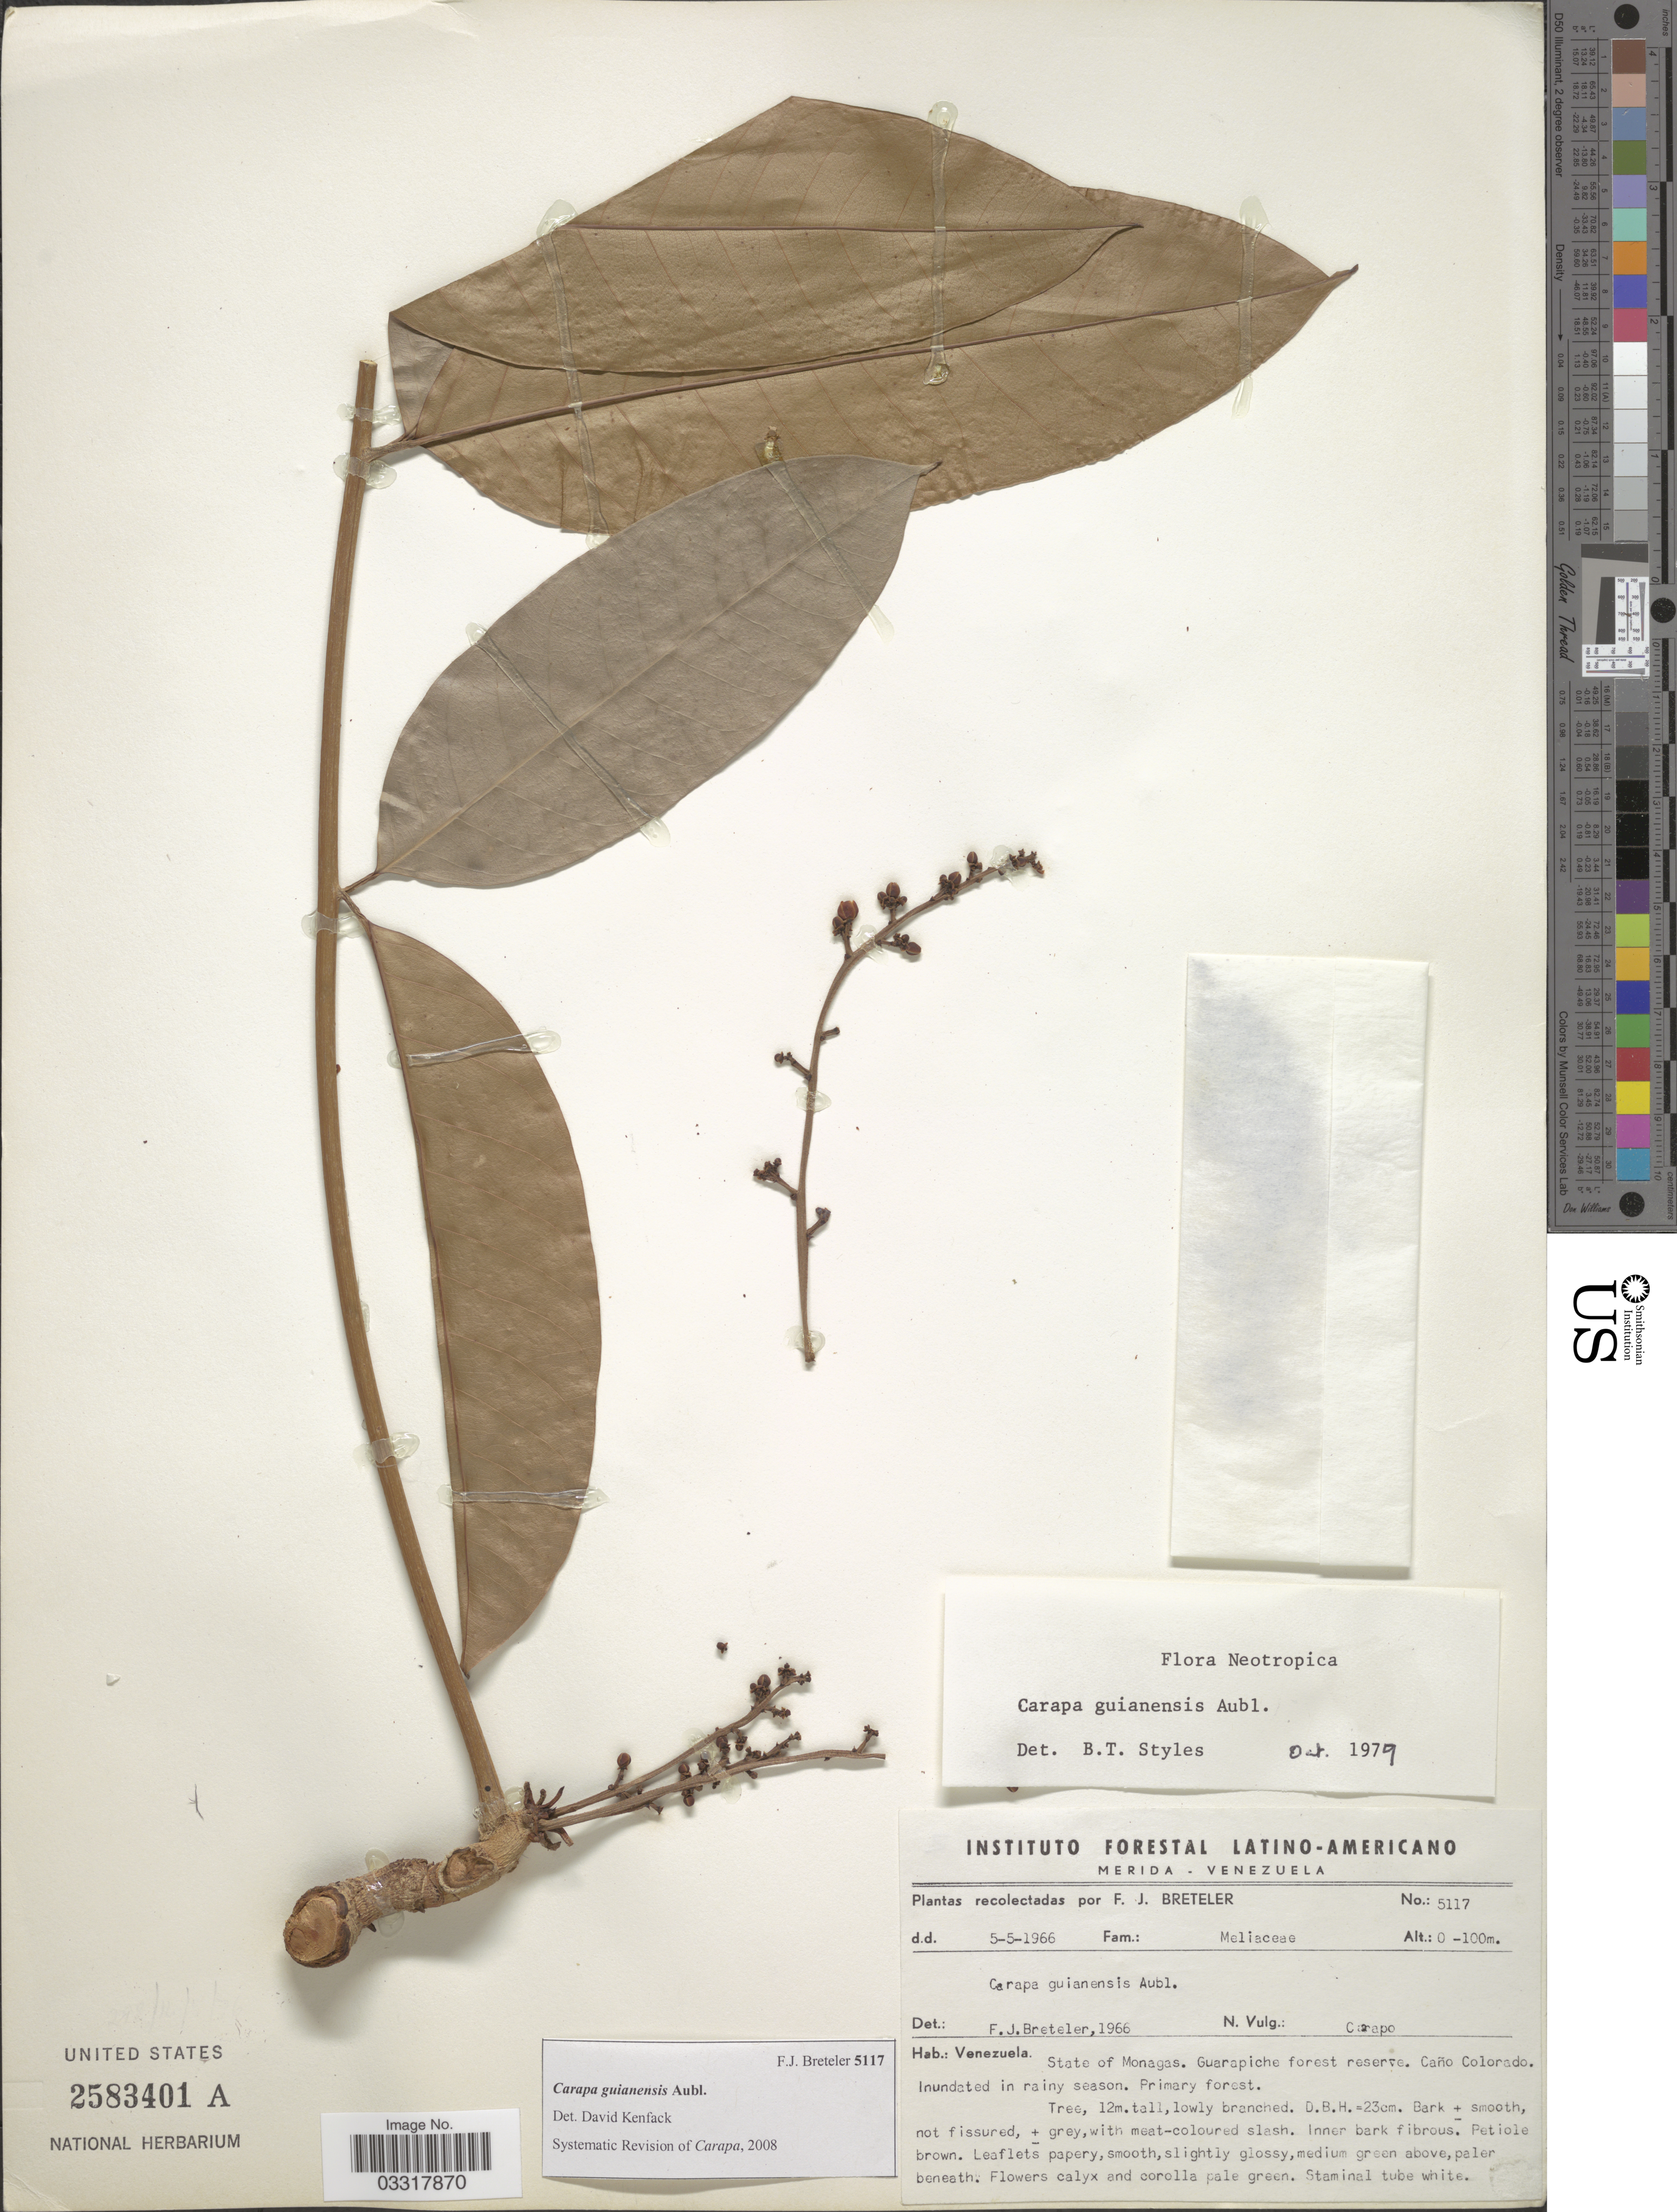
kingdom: Plantae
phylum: Tracheophyta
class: Magnoliopsida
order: Sapindales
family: Meliaceae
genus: Carapa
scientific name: Carapa guianensis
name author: Aubl.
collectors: F. J. Breteler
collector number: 5117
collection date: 1966-05-05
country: Venezuela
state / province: Monagas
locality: Guarapiche forest reserve. Caño Colorado.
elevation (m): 0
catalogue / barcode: US 2583401A